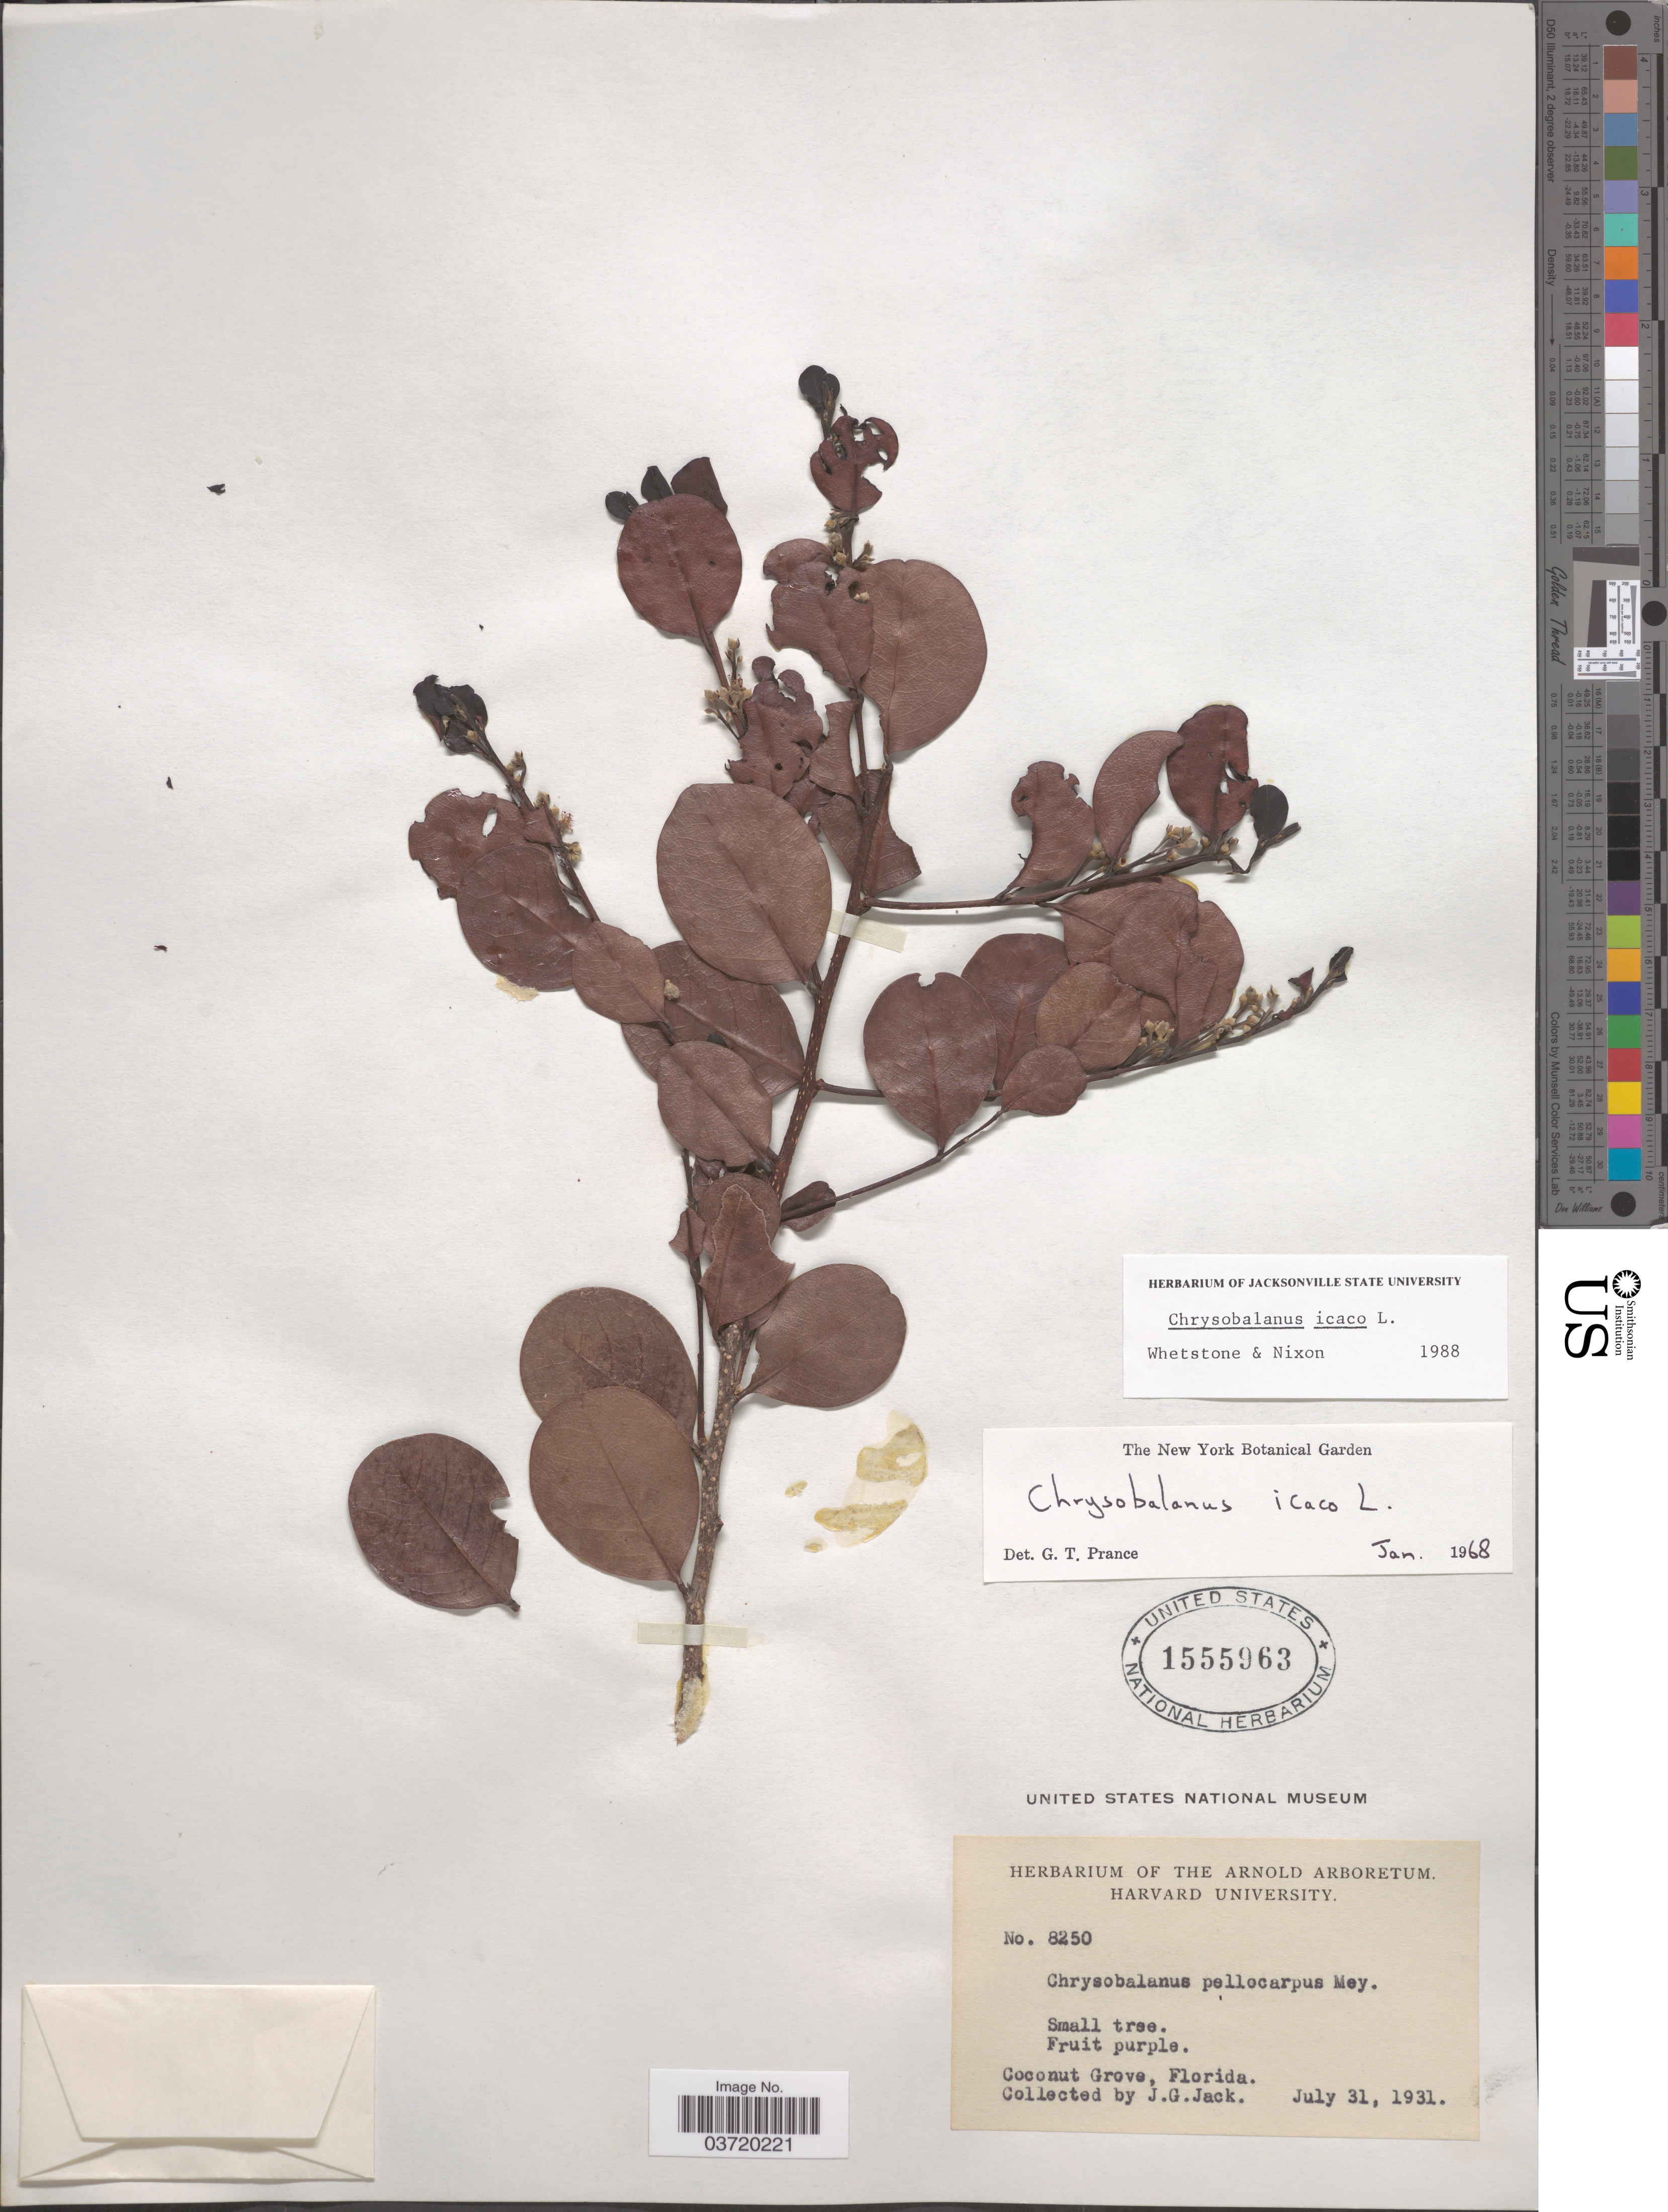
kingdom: Plantae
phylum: Tracheophyta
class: Magnoliopsida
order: Malpighiales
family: Chrysobalanaceae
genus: Chrysobalanus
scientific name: Chrysobalanus icaco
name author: L.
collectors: J. G. Jack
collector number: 8250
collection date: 1931-07-31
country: United States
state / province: Florida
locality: Coconut Grove.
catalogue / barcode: US 1555963